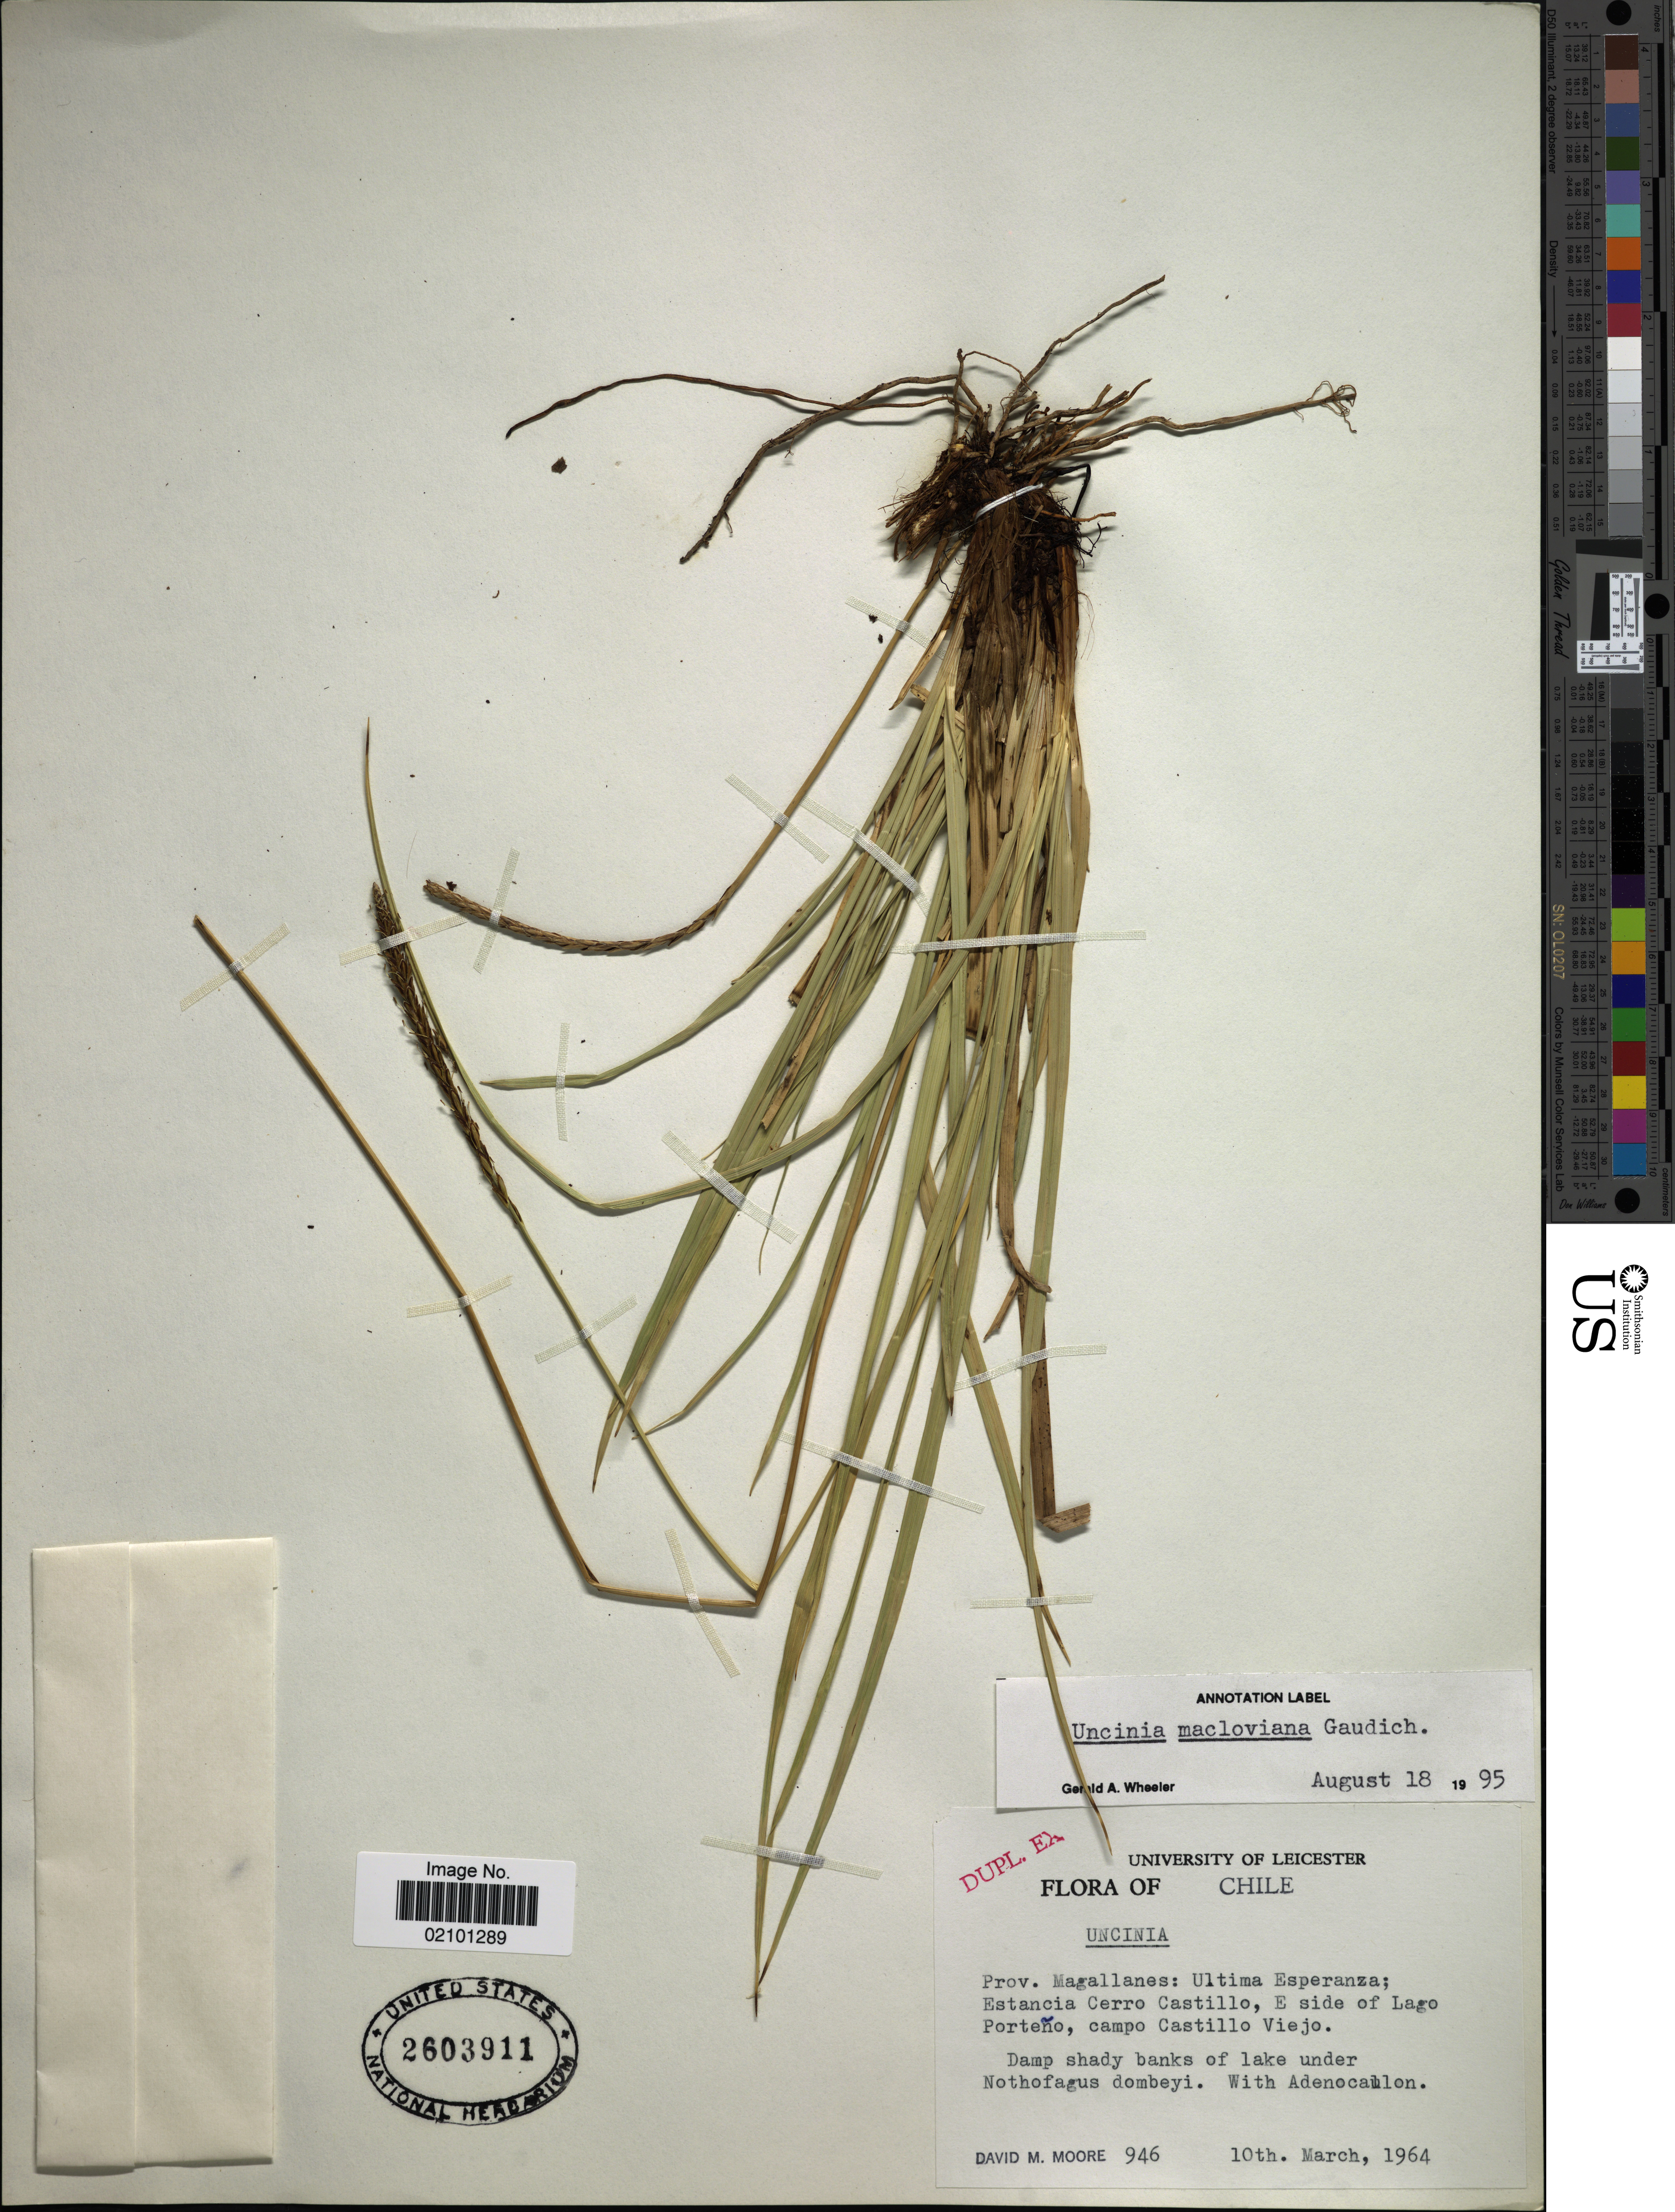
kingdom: Plantae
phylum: Tracheophyta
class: Liliopsida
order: Poales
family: Cyperaceae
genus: Carex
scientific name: Carex delacosta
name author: Kuntze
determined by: Strong, Mark T., (BOT), Smithsonian Institution - National Museum of Natural History (UNITED STATES)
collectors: D. Moore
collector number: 946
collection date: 1964-03-10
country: Chile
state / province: Magallanes y de la Antártica Chilena (XII)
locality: Prov. Magallanes: Ultima Espernaza; Estancia Cerro Castillo, E side of Lago Porteno, campo Castillo Viejo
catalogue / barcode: US 2603911